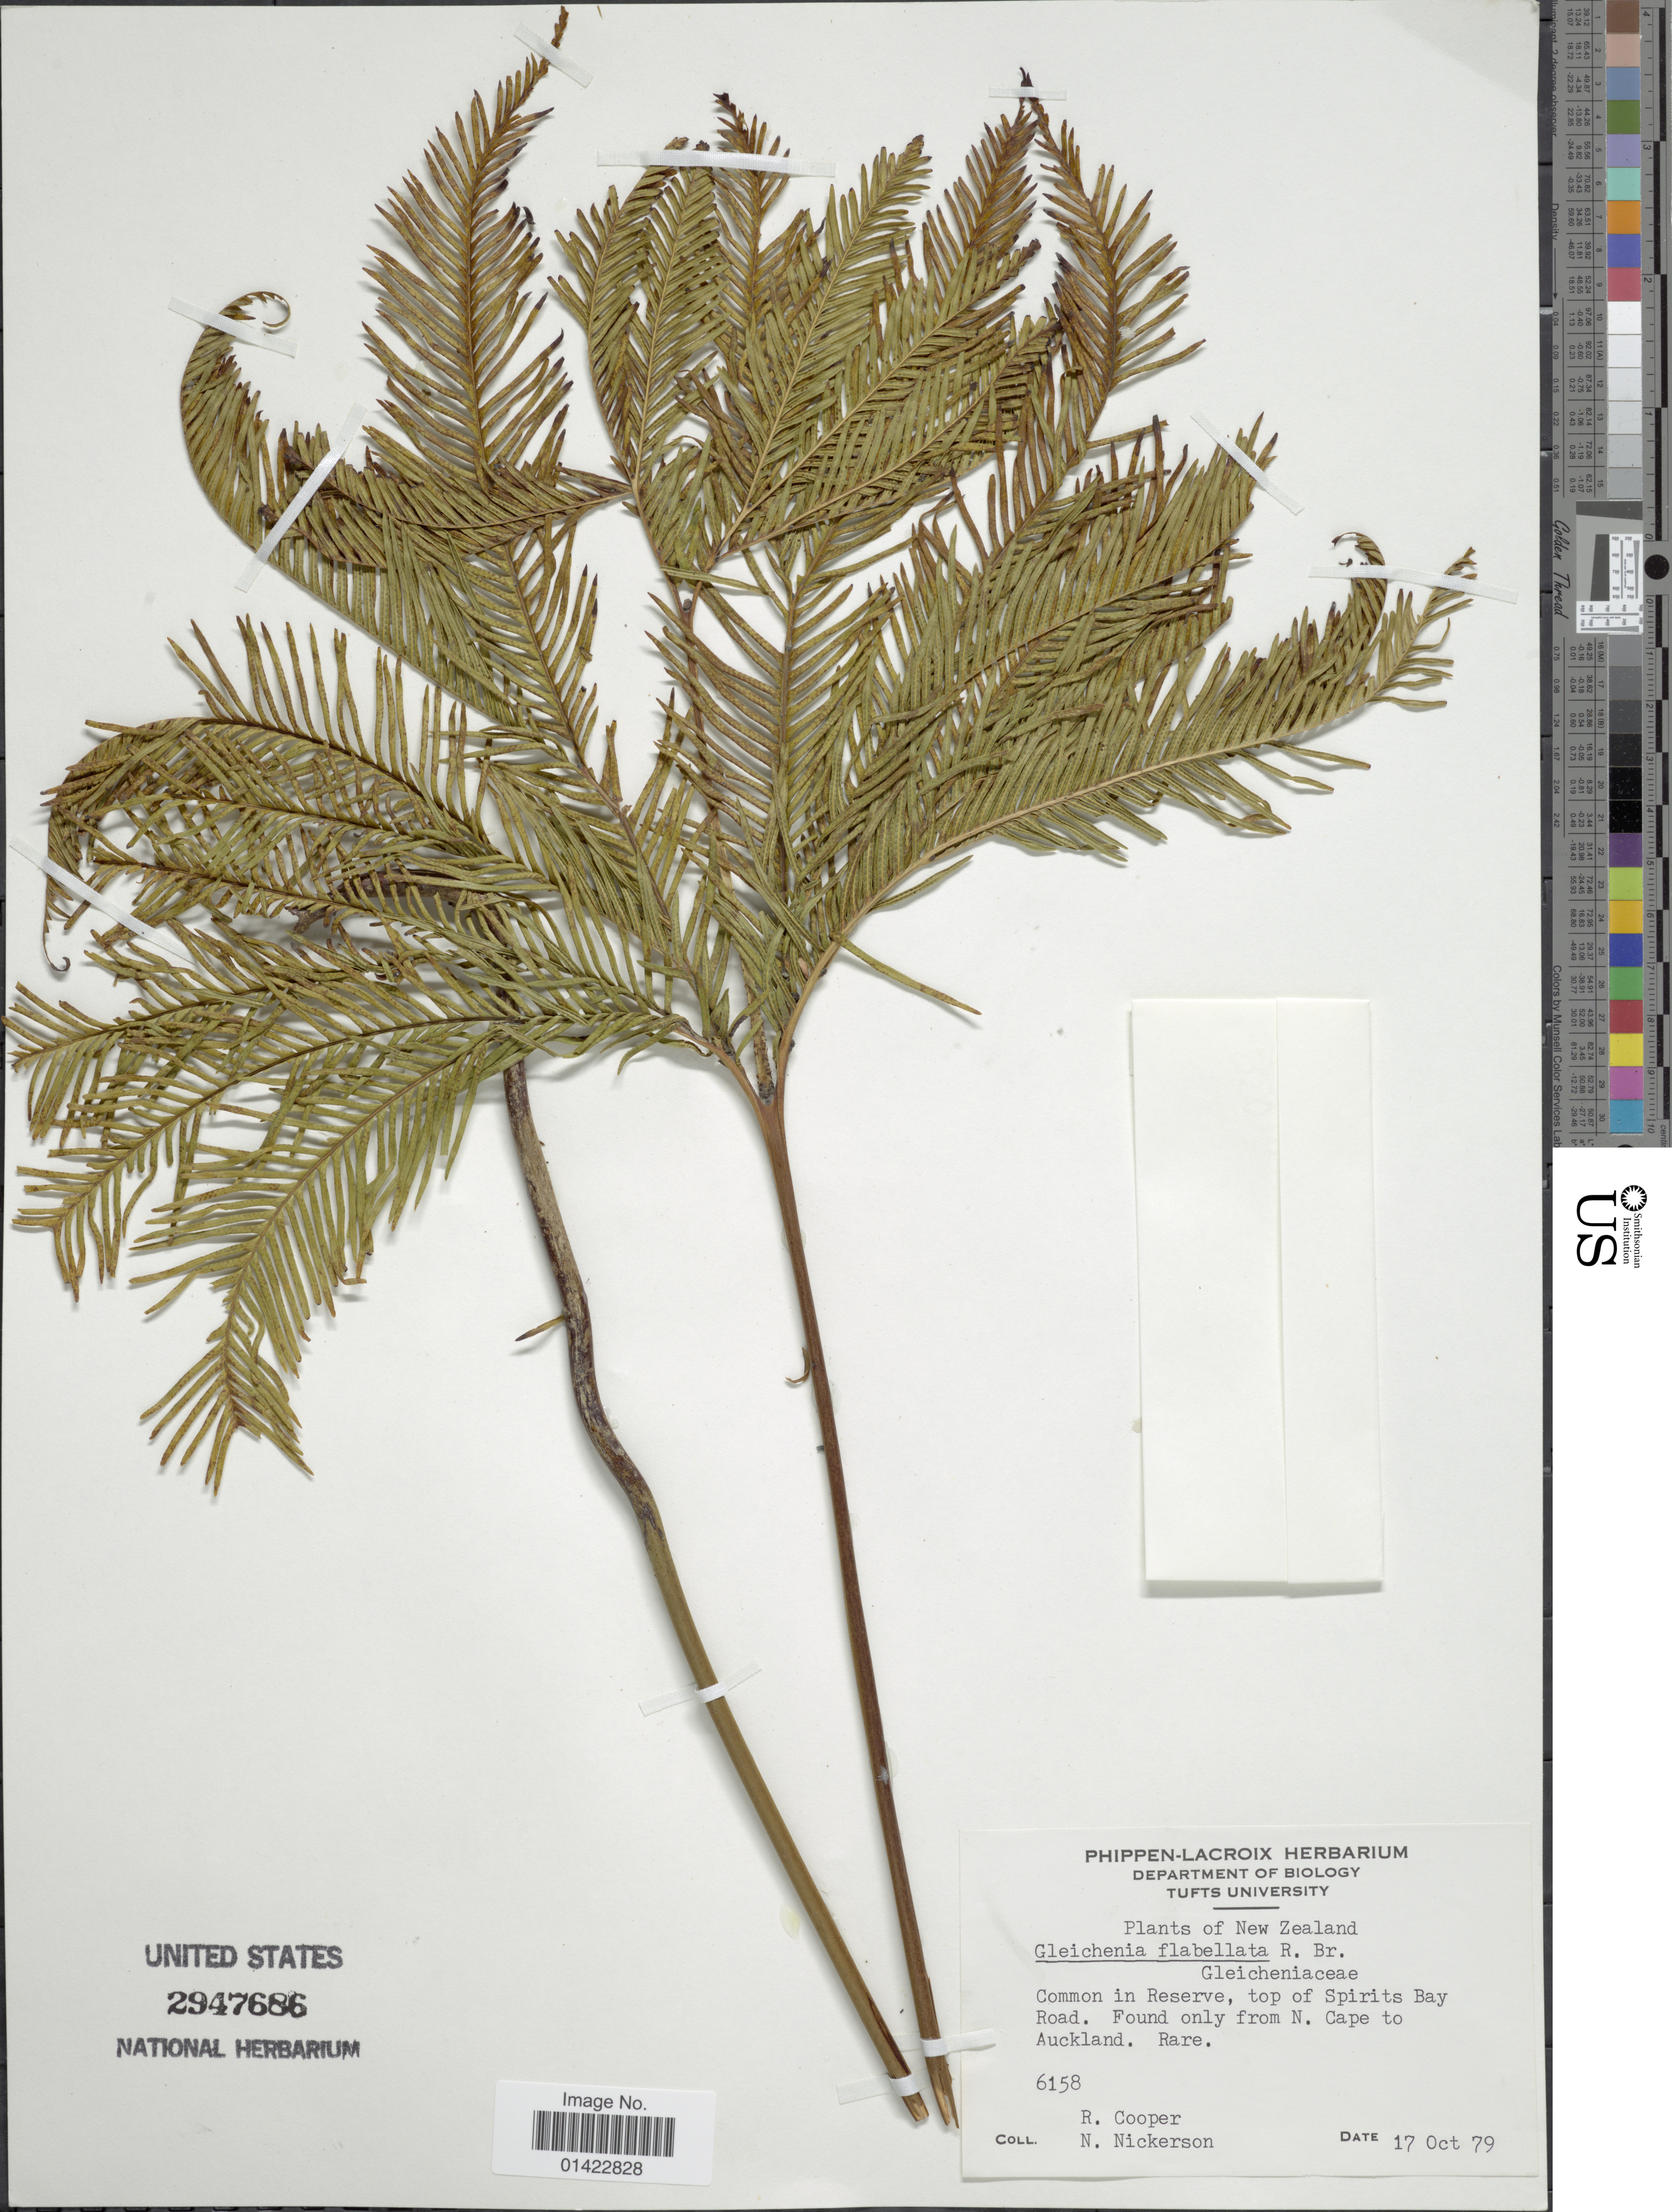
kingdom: Plantae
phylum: Tracheophyta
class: Polypodiopsida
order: Gleicheniales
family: Gleicheniaceae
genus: Sticherus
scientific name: Sticherus flabellatus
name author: (R. Br.) H. St. John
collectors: R. Cooper & N. Nickerson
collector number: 6158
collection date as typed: Transcribed d/m/y: 17/10/79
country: New Zealand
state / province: Auckland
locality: Common in Reserve, top of Spirits Bay Road.Found only from N. Cape to Auckland.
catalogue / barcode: US 29747686